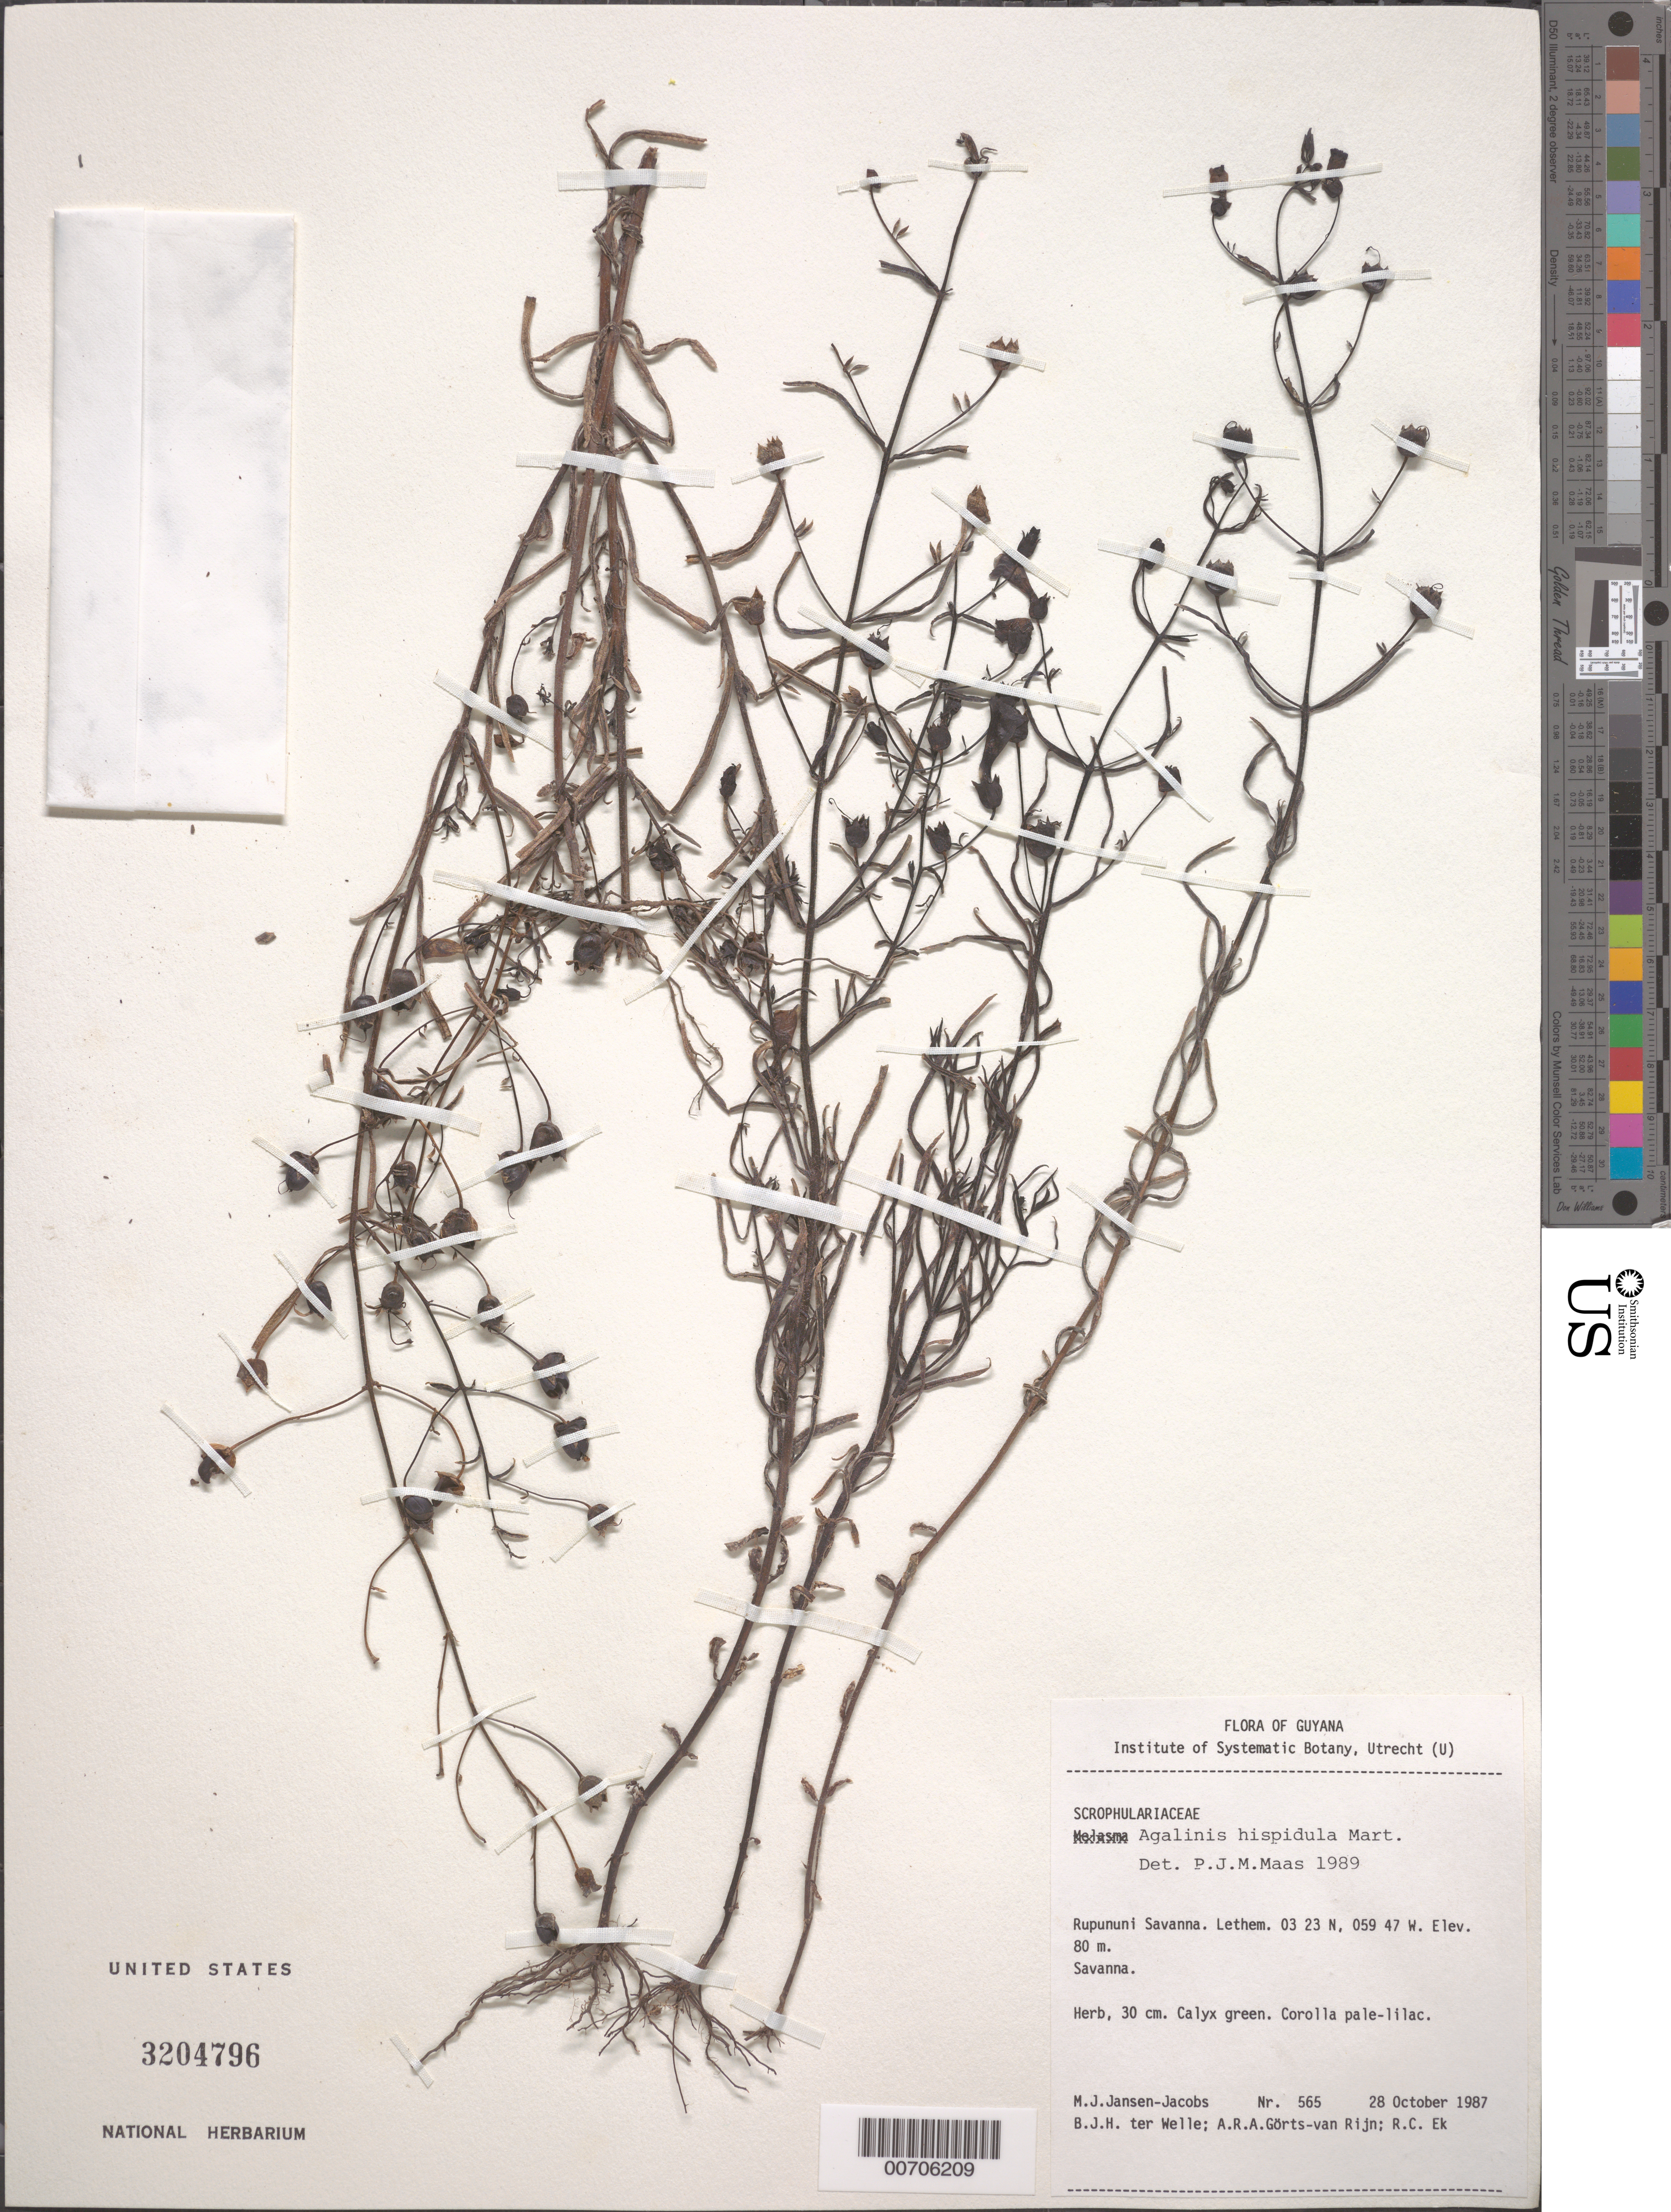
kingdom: Plantae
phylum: Tracheophyta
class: Magnoliopsida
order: Lamiales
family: Orobanchaceae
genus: Agalinis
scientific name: Agalinis hispidula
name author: (Mart.) D'Arcy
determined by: Maas, Paul J. M.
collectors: M. J. Jansen-Jacobs, B. Welle, A. .R. A. Görts-van Rijn & R. C. Ek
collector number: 565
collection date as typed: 28-Oct-87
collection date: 1987-10-28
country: Guyana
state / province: U. Takutu-U. Essequibo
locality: Lethem, Rupununi Dist.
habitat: Savanna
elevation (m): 80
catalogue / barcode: US 3204796